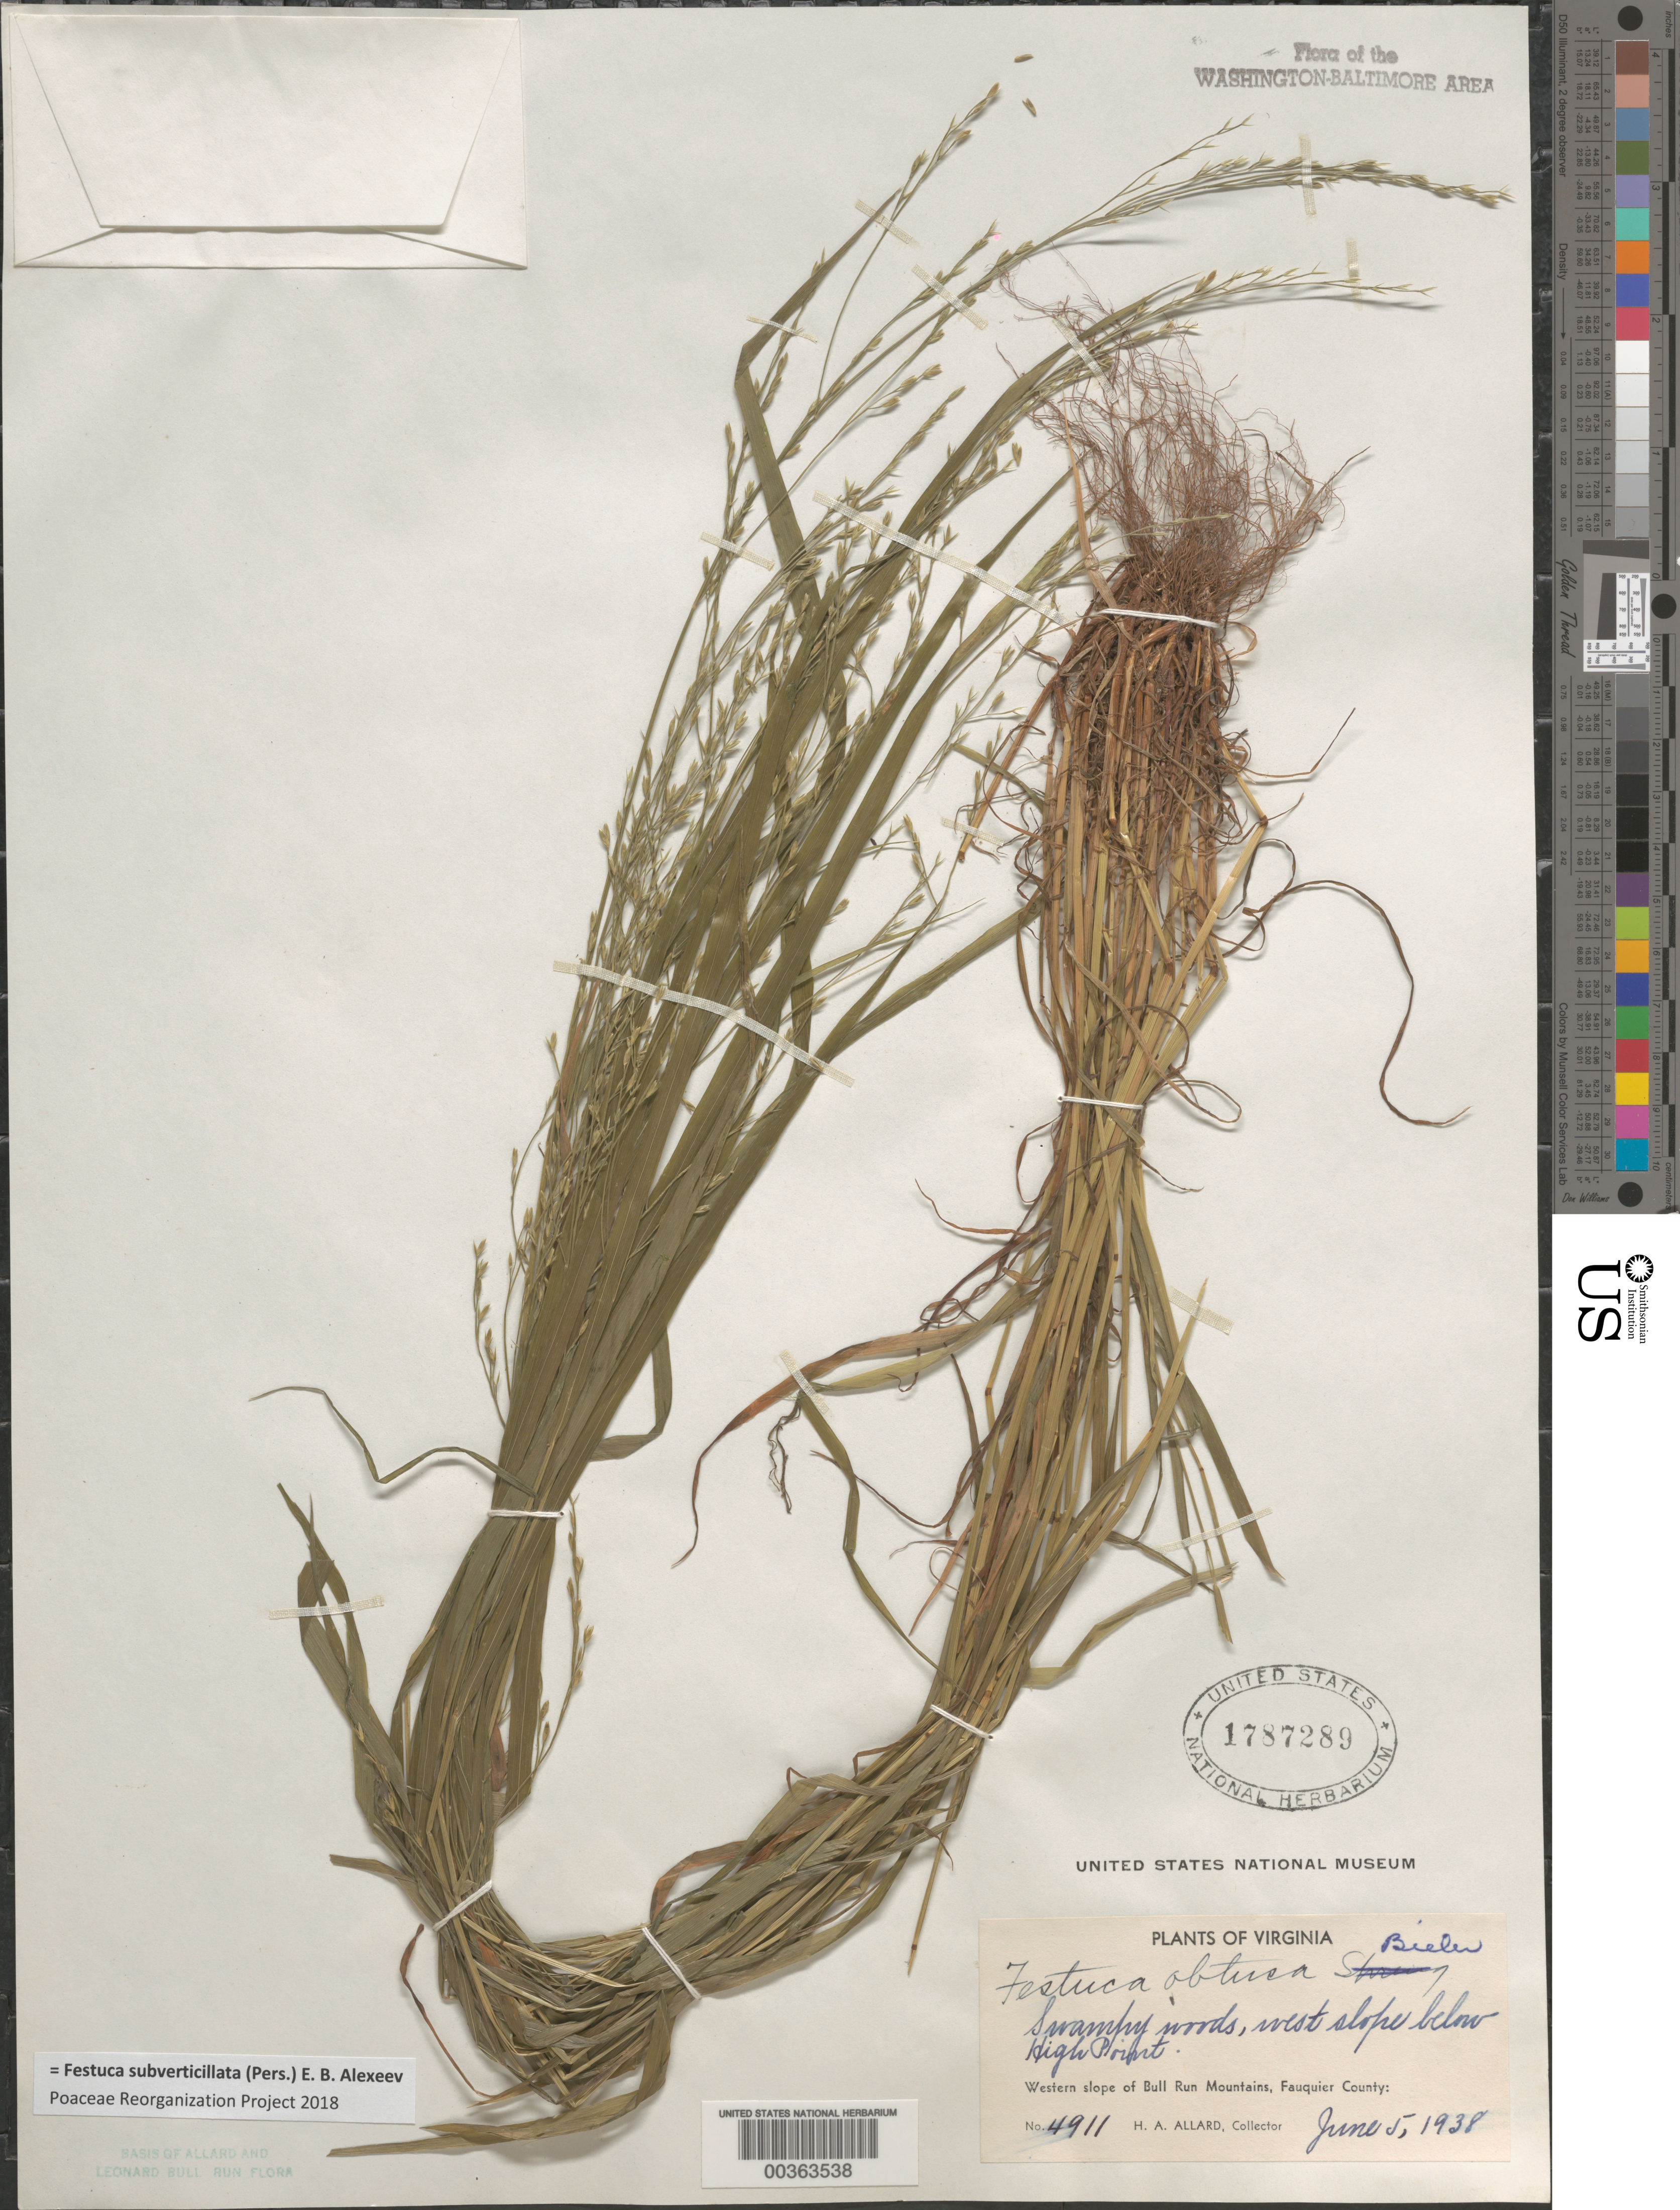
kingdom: Plantae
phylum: Tracheophyta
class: Liliopsida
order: Poales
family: Poaceae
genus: Festuca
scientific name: Festuca subverticillata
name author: (Pers.) E.B. Alexeev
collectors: H. A. Allard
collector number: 4911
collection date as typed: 05 Jun 1938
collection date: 1938-06-05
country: United States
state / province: Virginia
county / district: Fauquier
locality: Below High Point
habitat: Swampy woods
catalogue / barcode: US 1787289